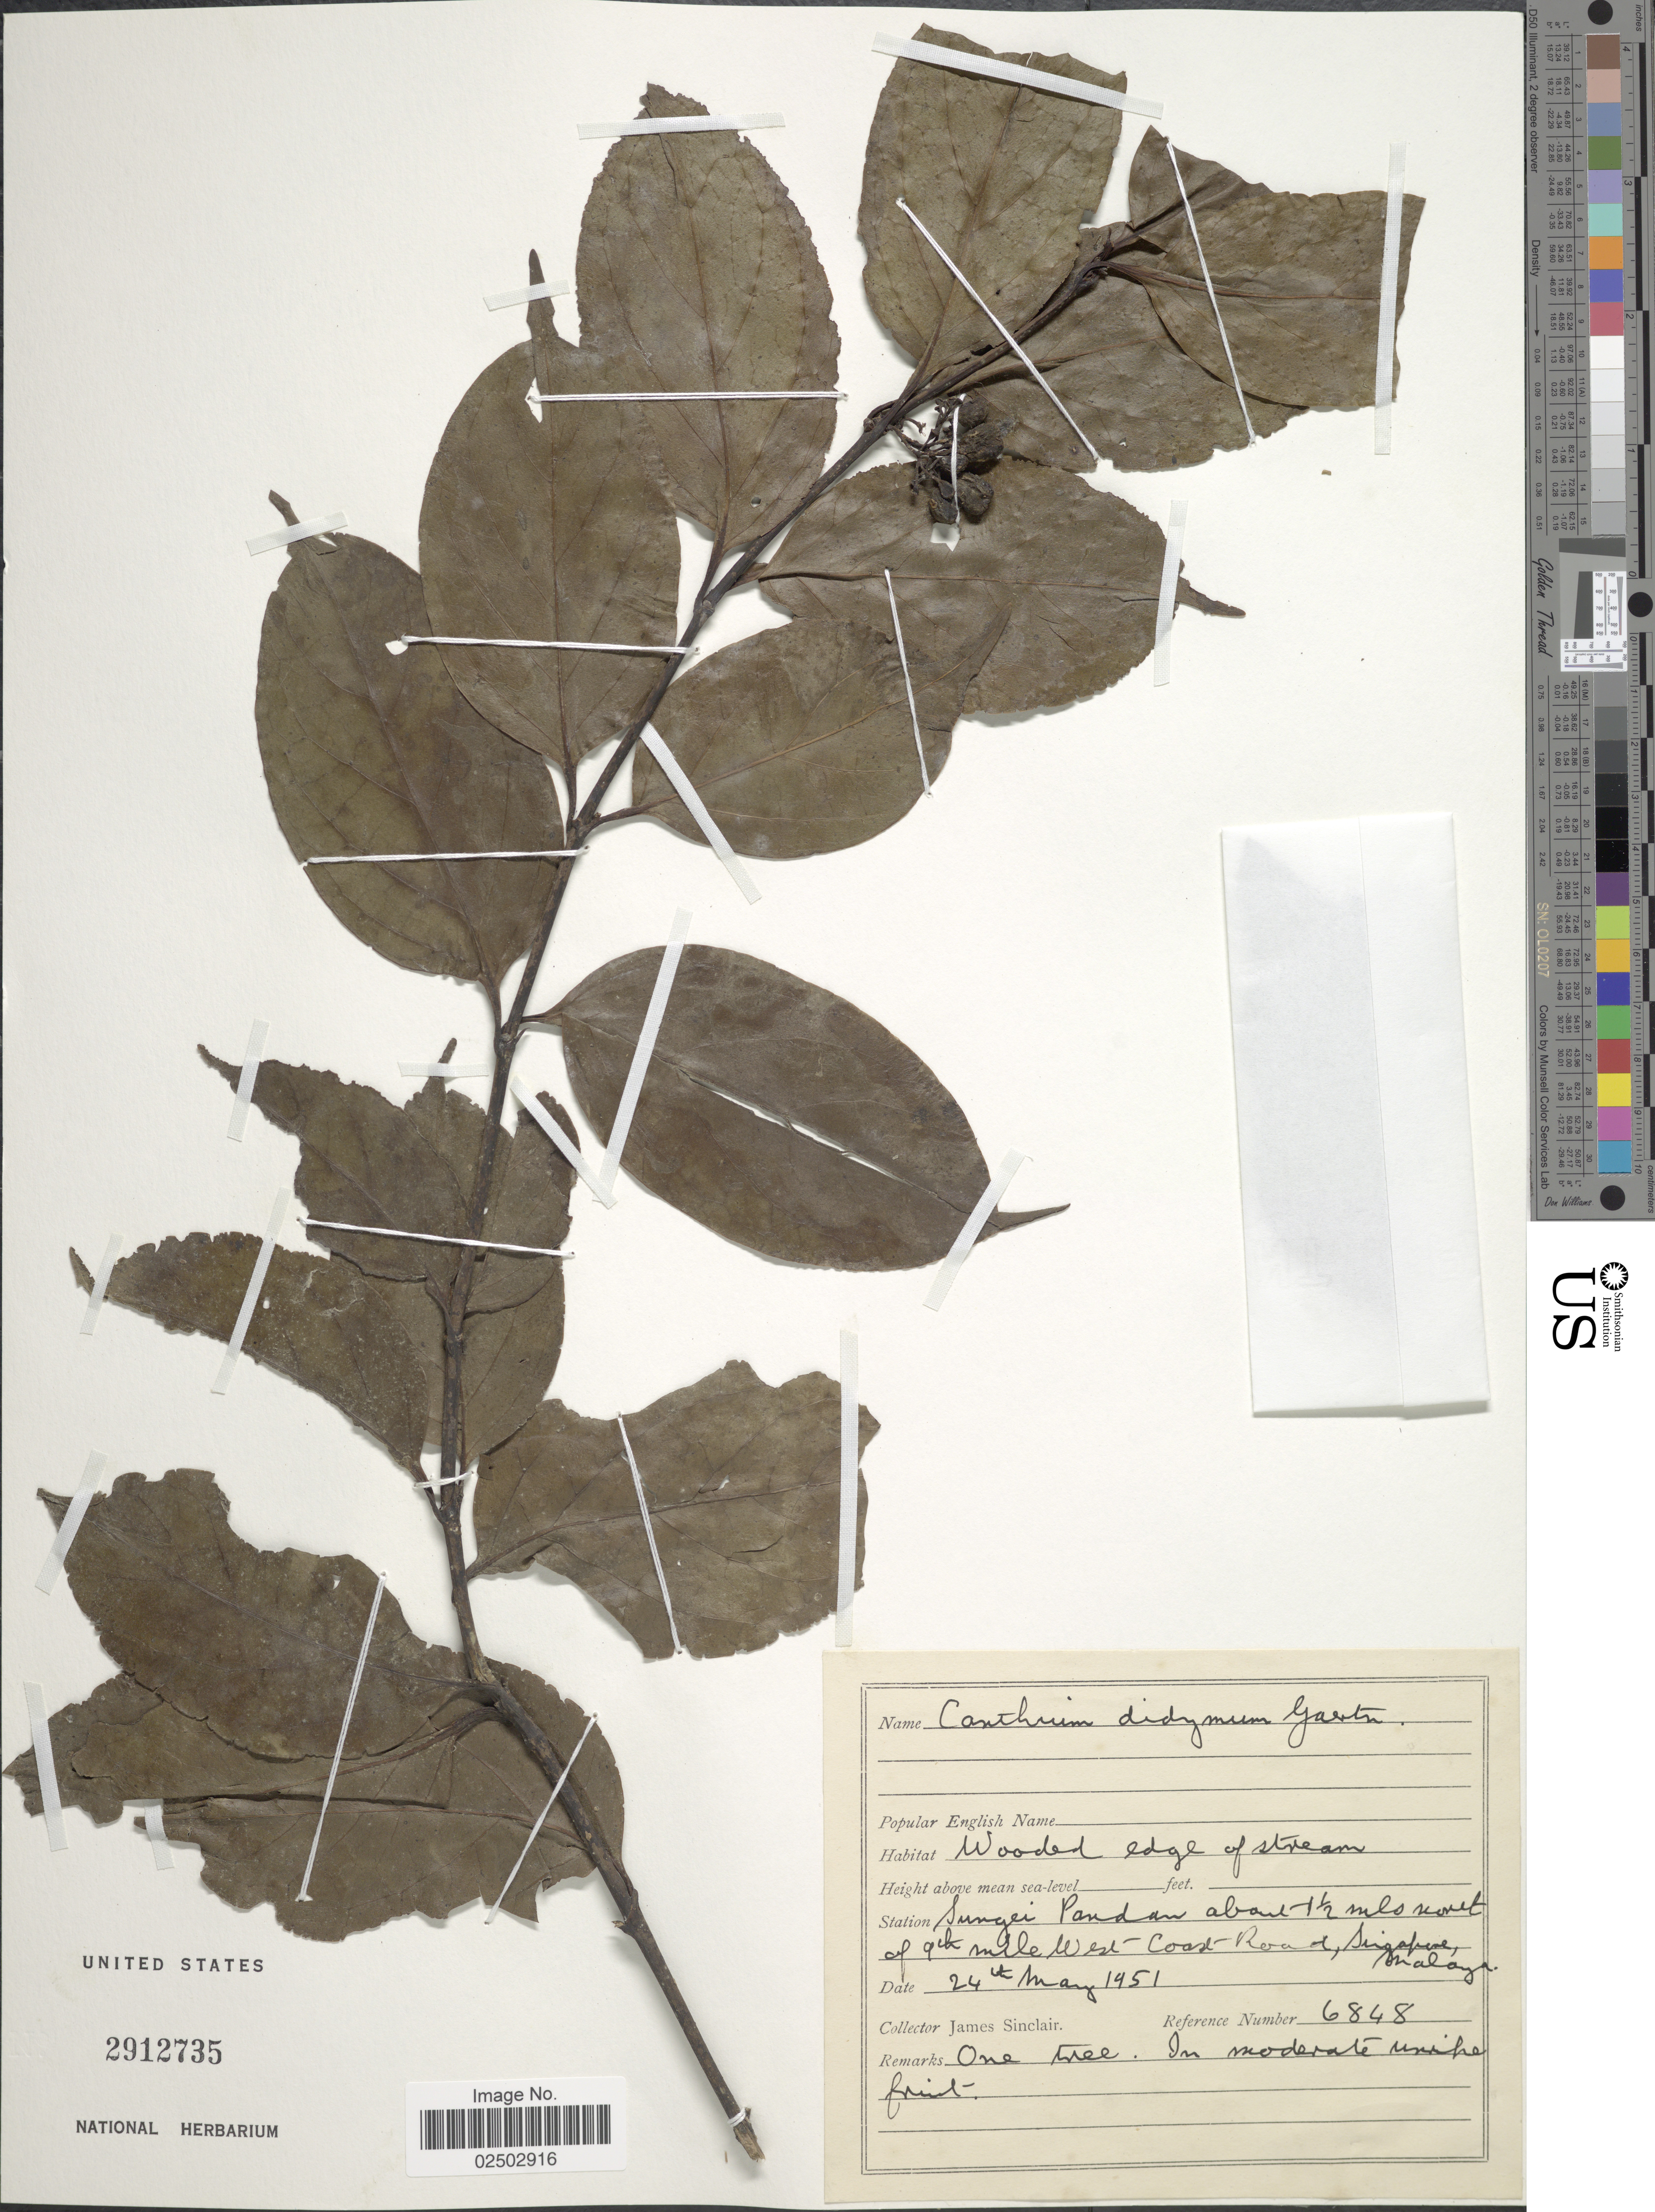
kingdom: Plantae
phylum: Tracheophyta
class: Magnoliopsida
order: Gentianales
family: Rubiaceae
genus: Canthium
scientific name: Canthium didymum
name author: C.F. Gaertn.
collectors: J. Sinclair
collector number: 6848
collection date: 1951-05-24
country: Singapore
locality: Sungei Pandan about 1½ mls north of 9th mile West Coast Road, Singapore, Malaya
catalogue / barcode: US 2912735